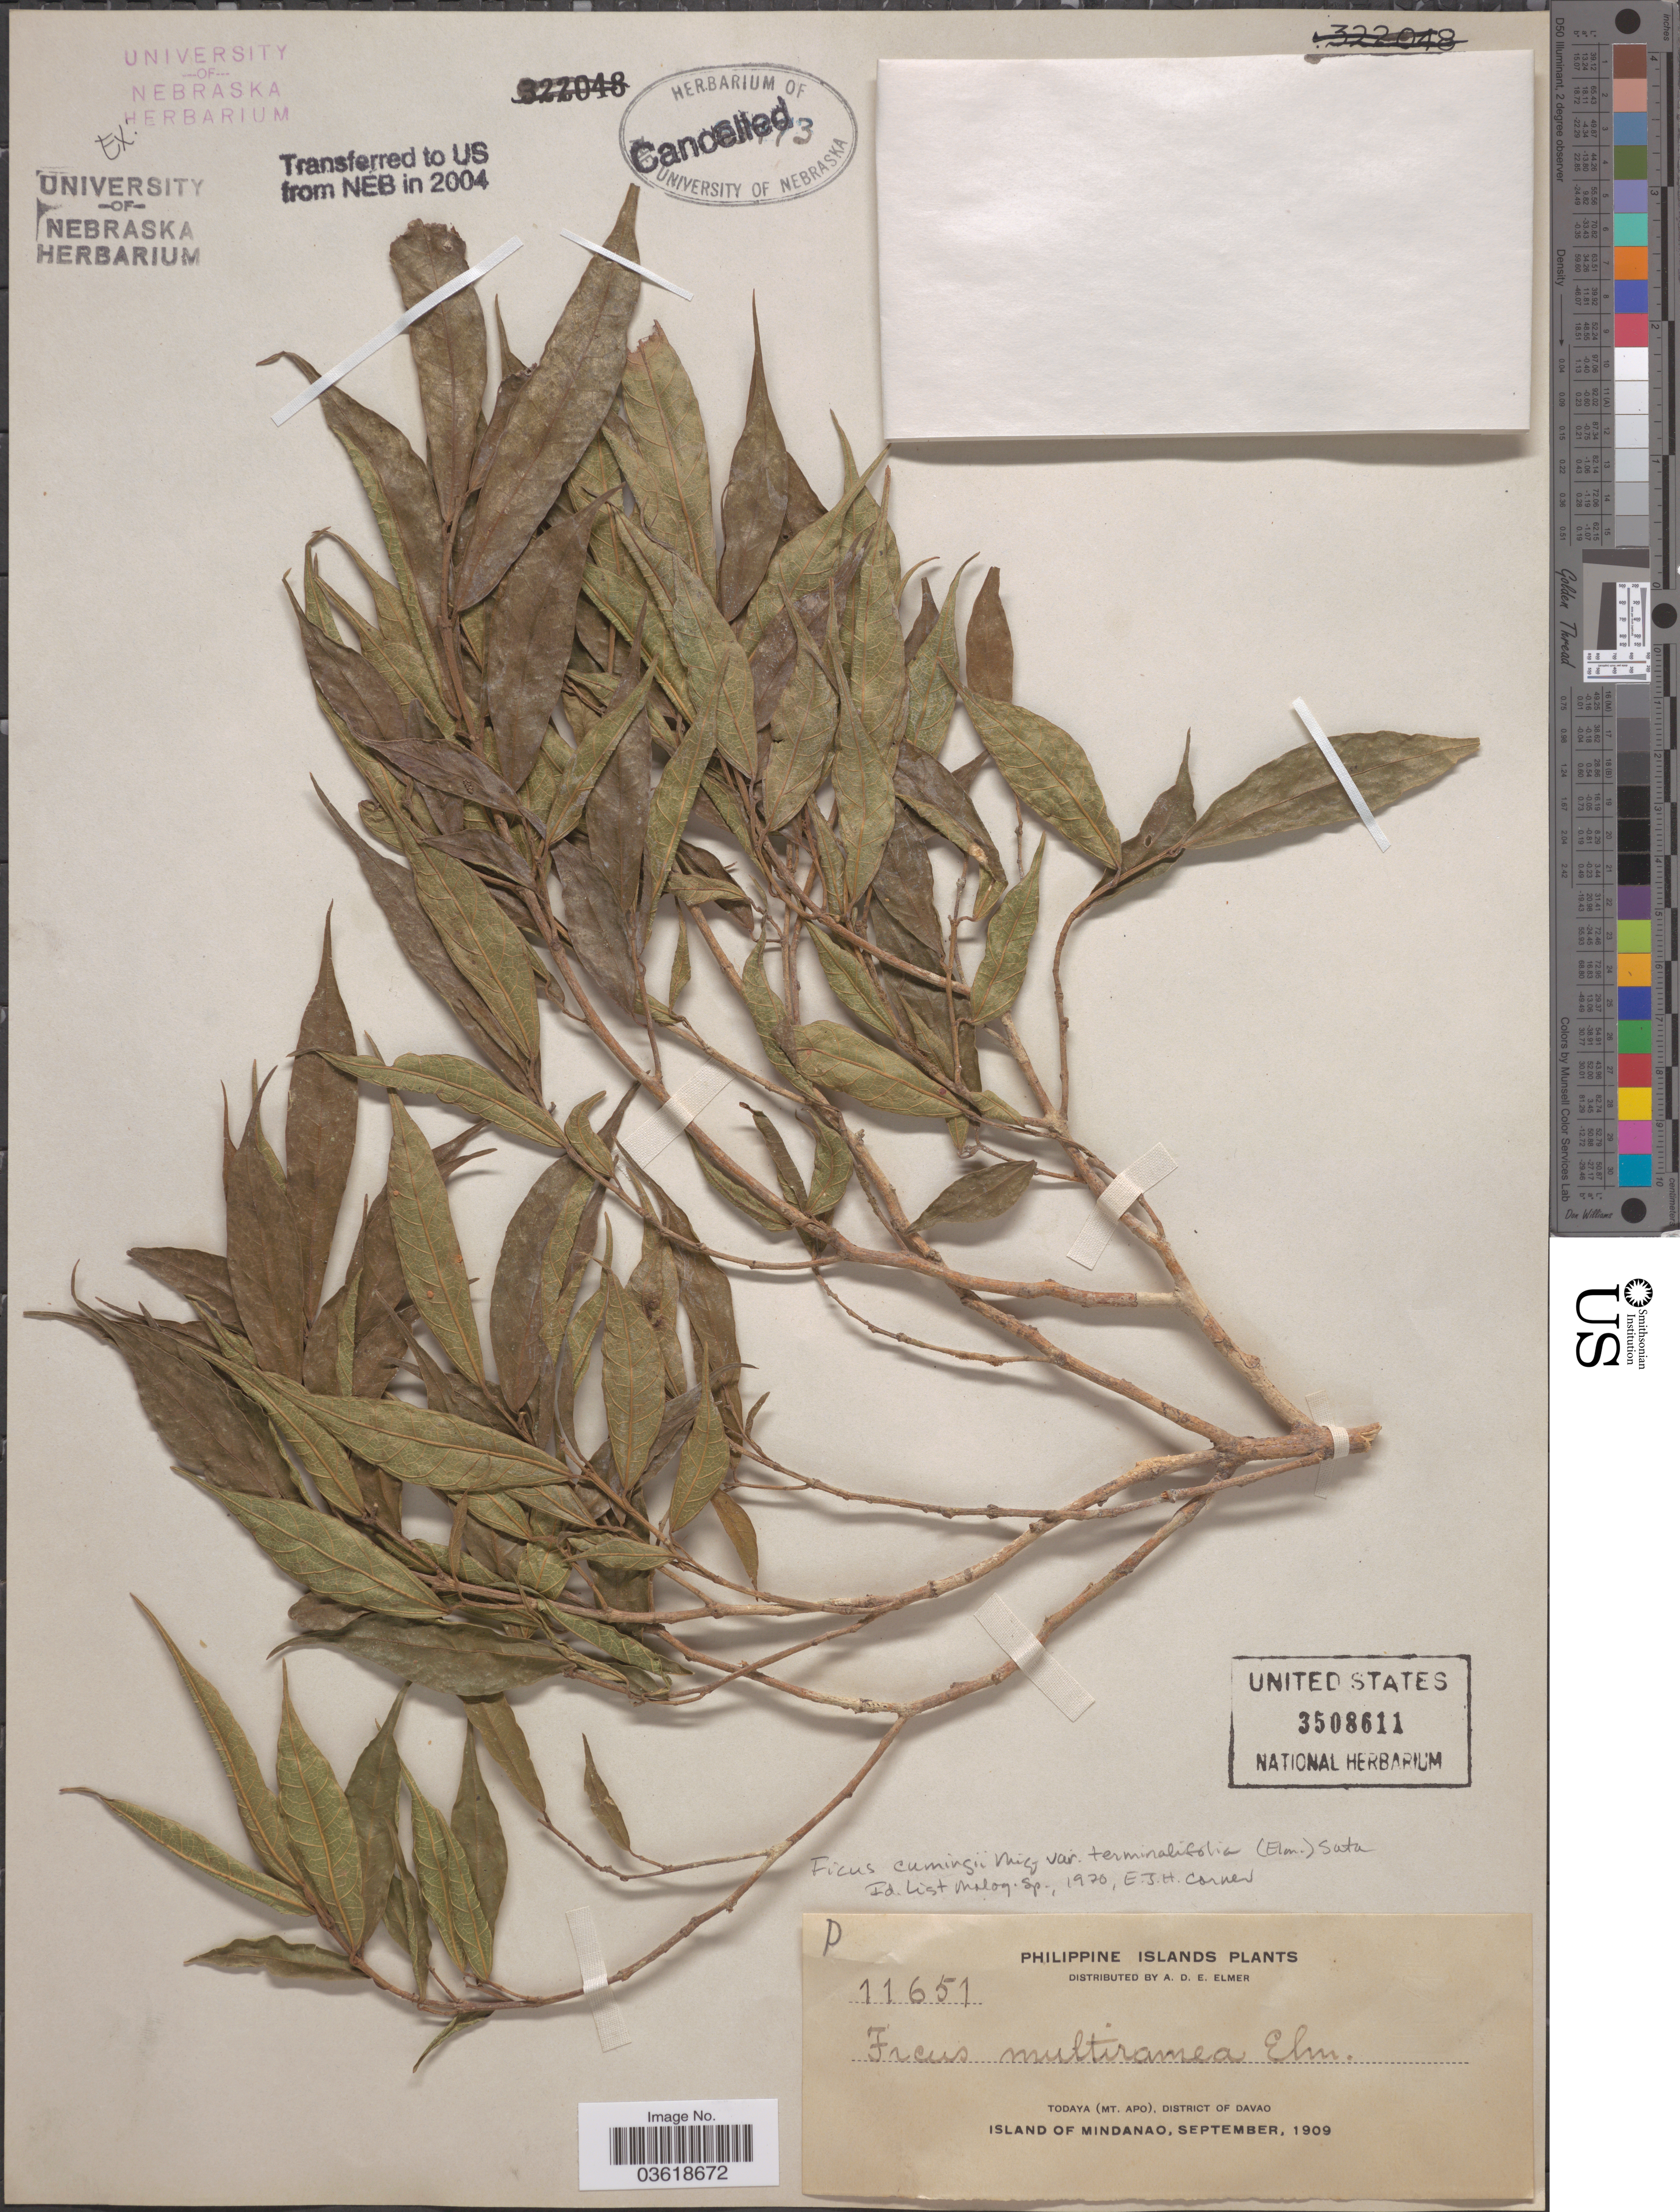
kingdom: Plantae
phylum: Tracheophyta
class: Magnoliopsida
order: Rosales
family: Moraceae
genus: Ficus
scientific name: Ficus cumingii var. terminalifolia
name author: (Elmer) Sata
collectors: A. D. E. Elmer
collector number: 11651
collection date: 1909-09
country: Philippines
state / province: Davao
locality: Philippine Islands. Todaya ( Mt. Apo), District of Davao. Island of Mindanao.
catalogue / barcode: US 3508611